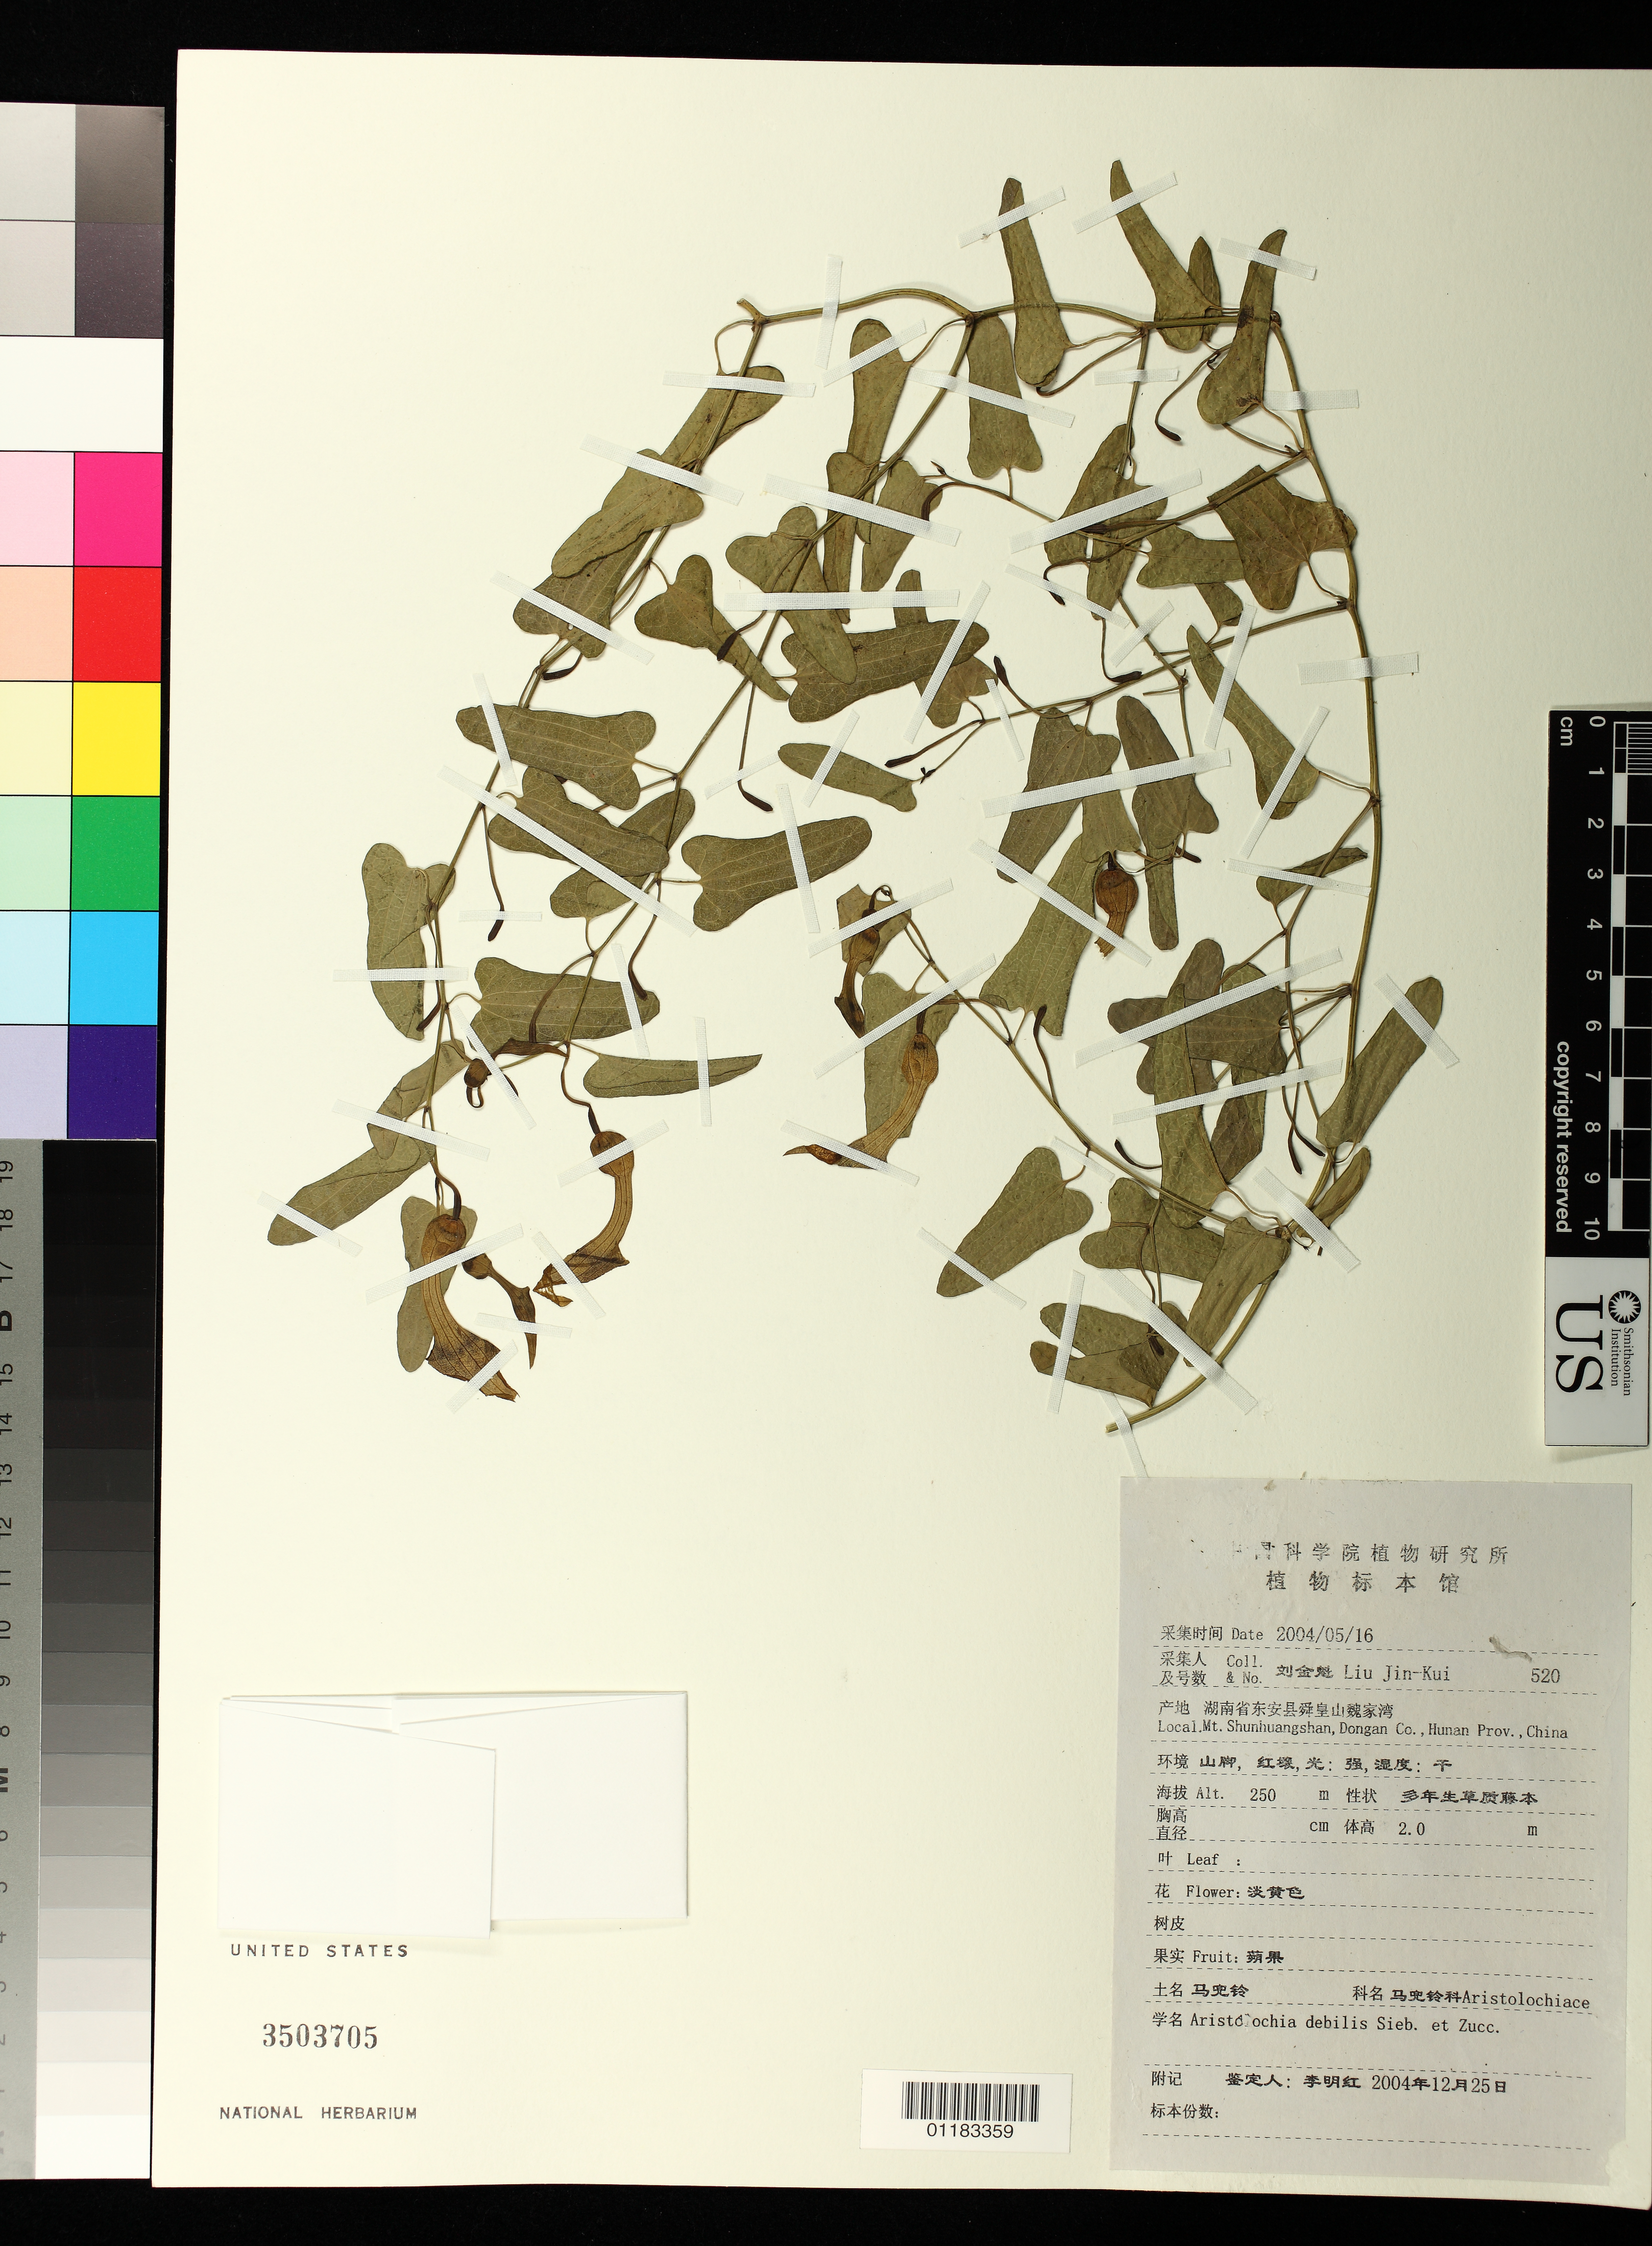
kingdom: Plantae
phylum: Tracheophyta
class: Magnoliopsida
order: Piperales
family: Aristolochiaceae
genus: Aristolochia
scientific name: Aristolochia debilis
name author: Siebold & Zucc.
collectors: Liu Jin-Kui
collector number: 520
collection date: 2004-05-16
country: China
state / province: Hunan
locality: Mt. Shunhuangshan [Shunhuang Shan], Dongan [Dong'an] Co.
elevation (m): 250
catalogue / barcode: US 3503705